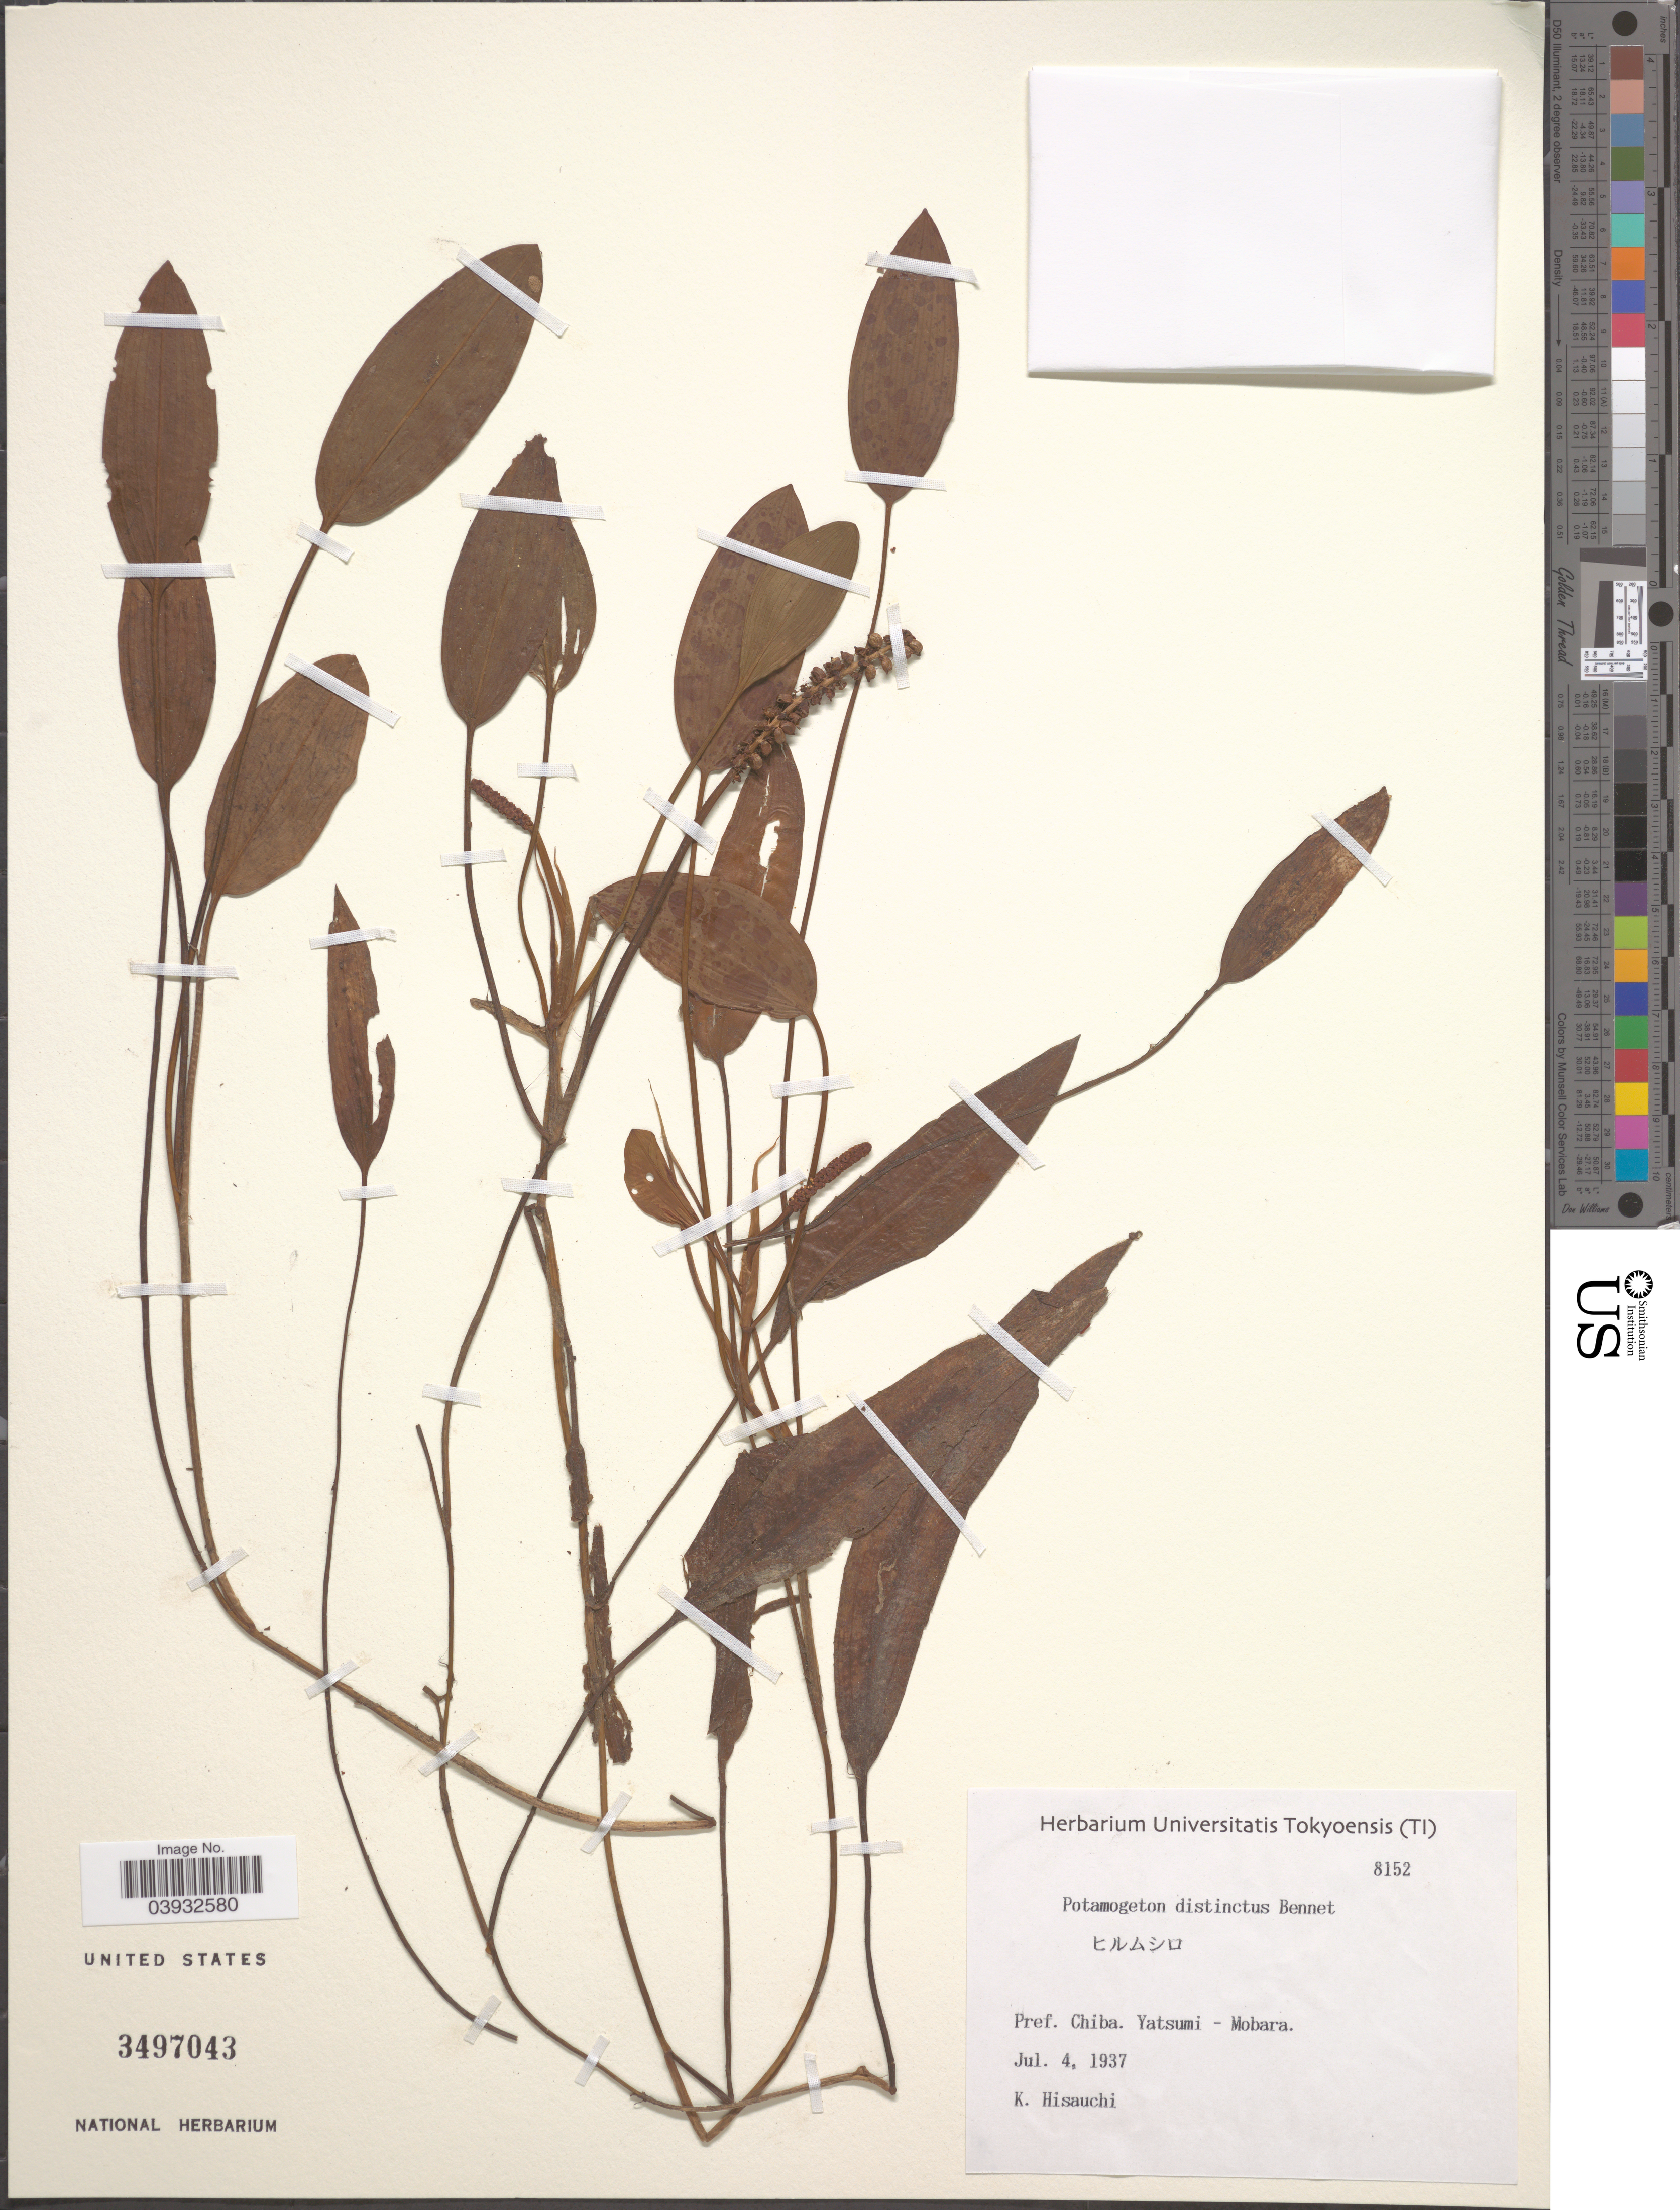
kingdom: Plantae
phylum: Tracheophyta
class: Liliopsida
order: Alismatales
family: Potamogetonaceae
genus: Potamogeton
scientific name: Potamogeton distinctus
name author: A. Benn.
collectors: K. Hisauchi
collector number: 8152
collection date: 1937-07-04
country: Japan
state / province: Tiba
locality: Pref. Chiba. Yatsumi - Mobara.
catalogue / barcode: US 3497043